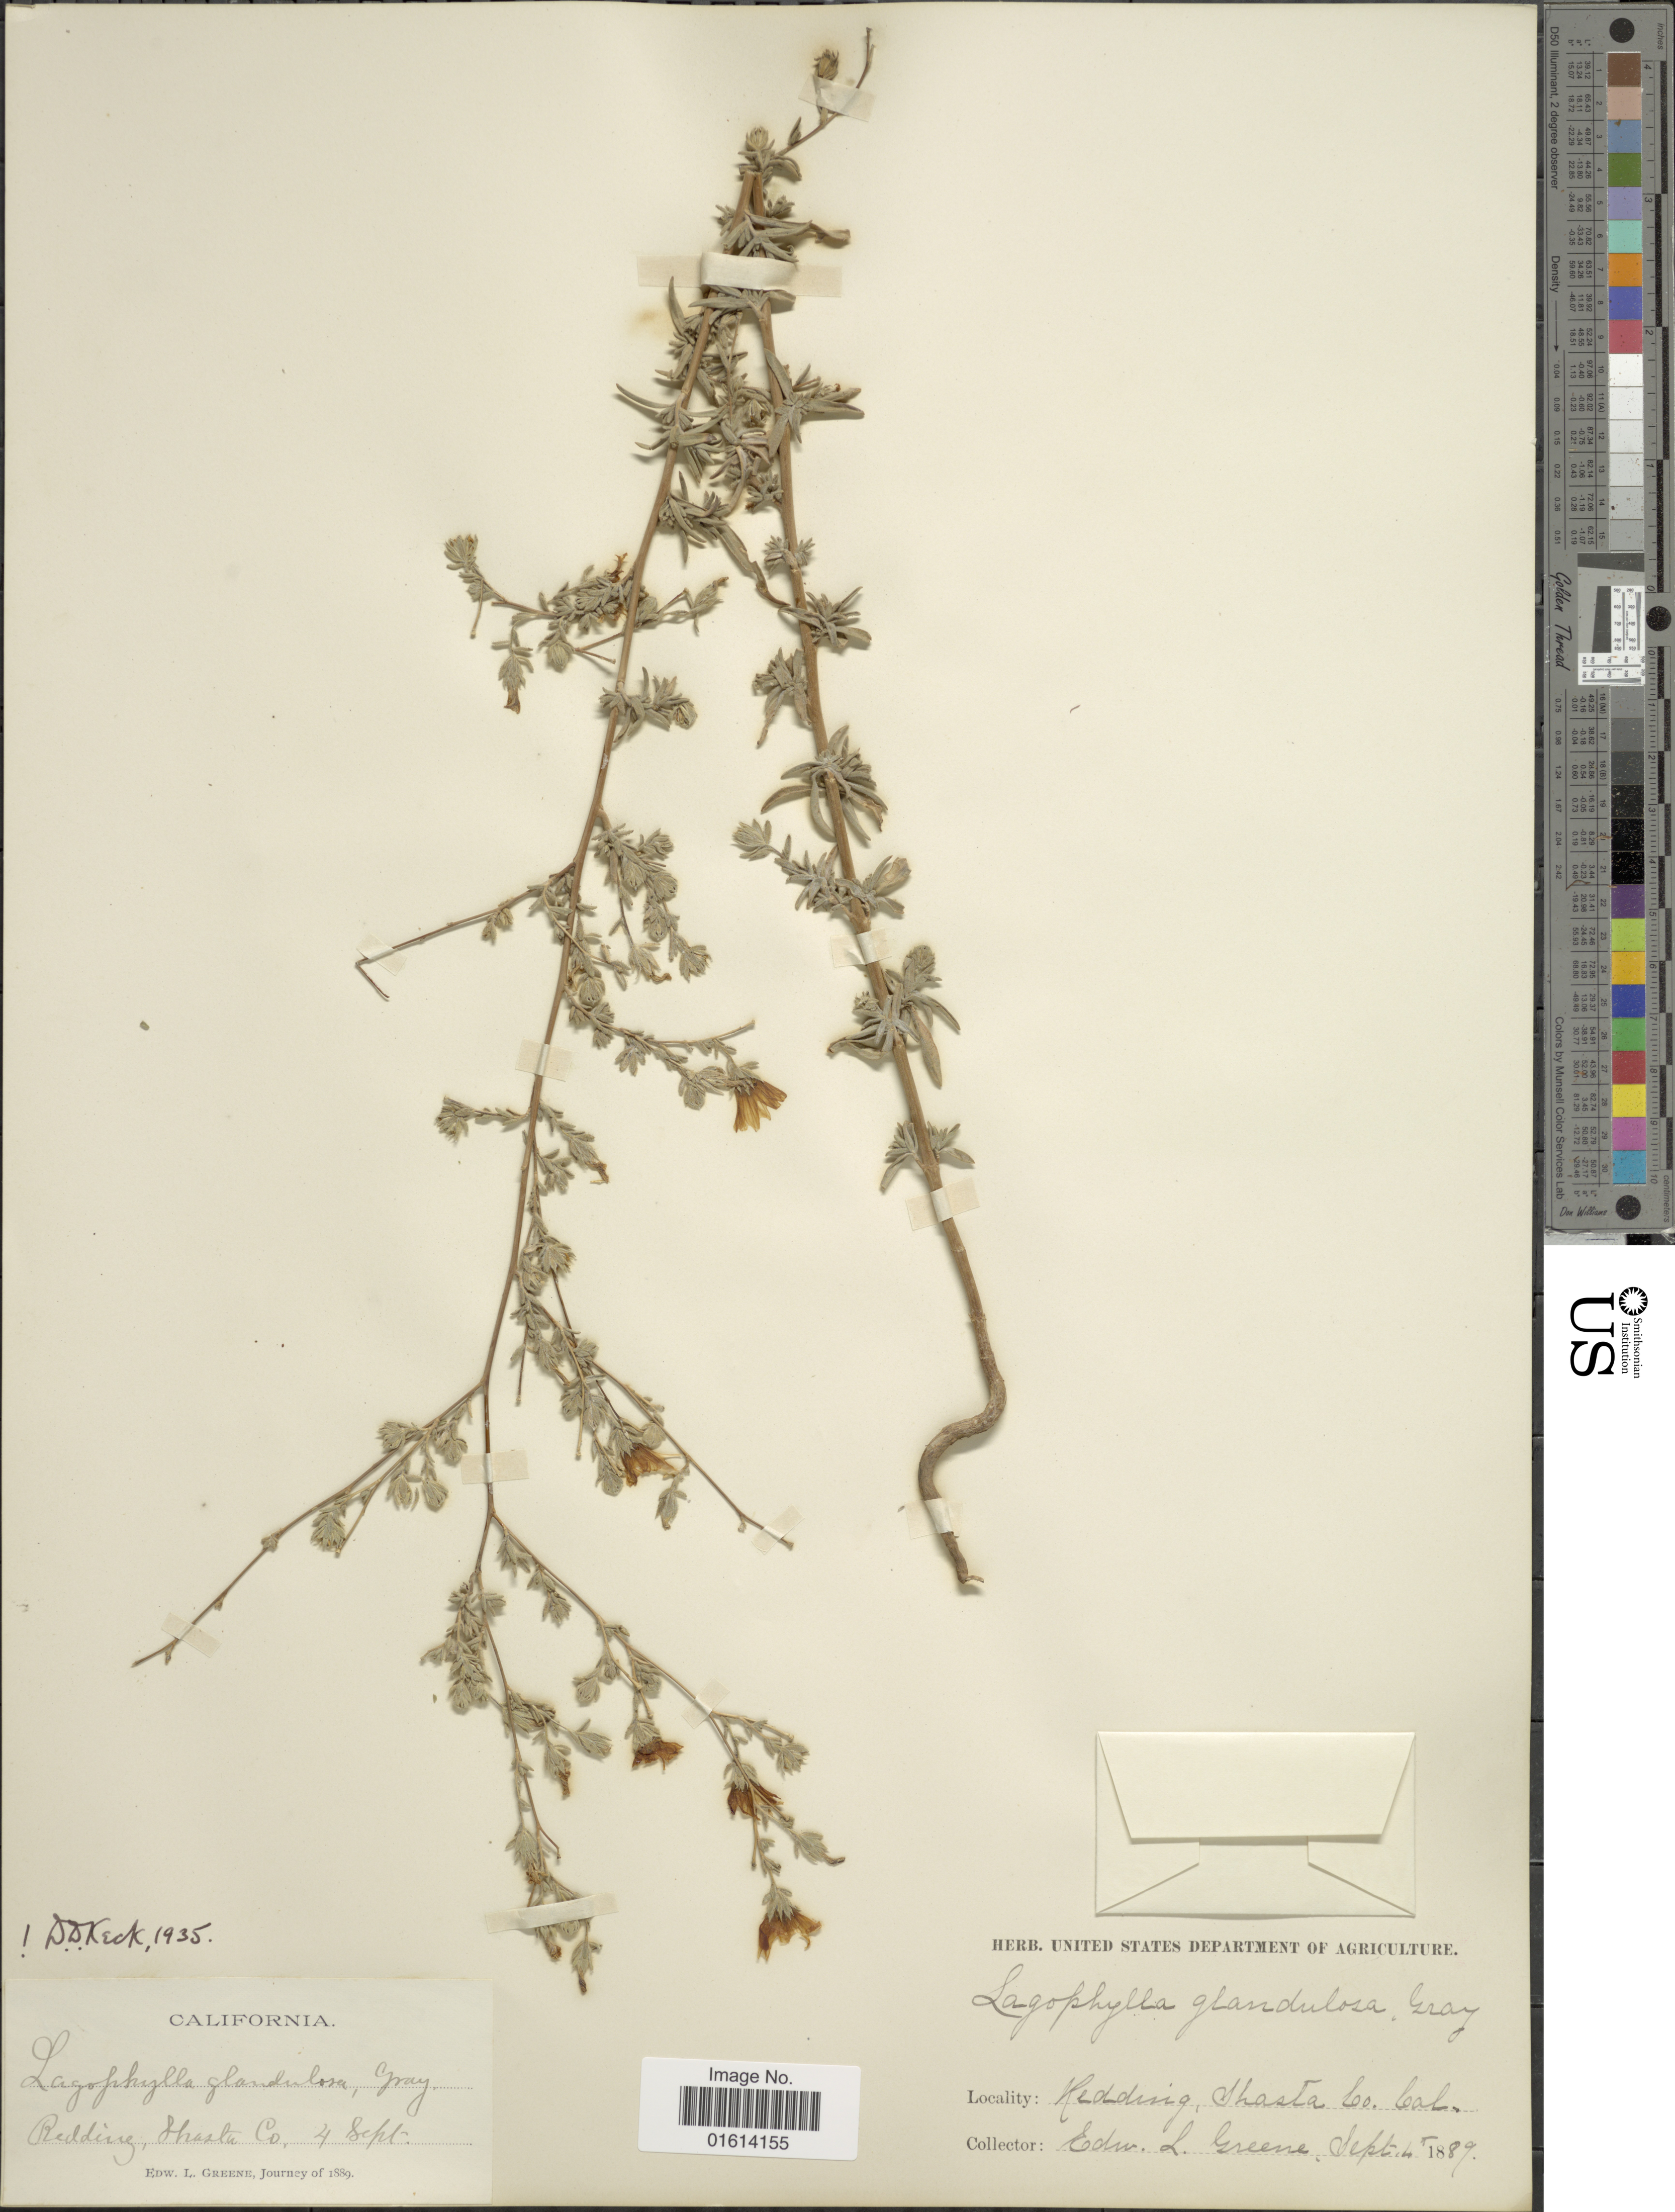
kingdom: Plantae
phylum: Tracheophyta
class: Magnoliopsida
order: Asterales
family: Asteraceae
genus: Lagophylla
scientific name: Lagophylla glandulosa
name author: A. Gray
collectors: E. L. Greene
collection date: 1889-09-04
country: United States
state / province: California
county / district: Shasta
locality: Redding, Shasta Co., Cal.